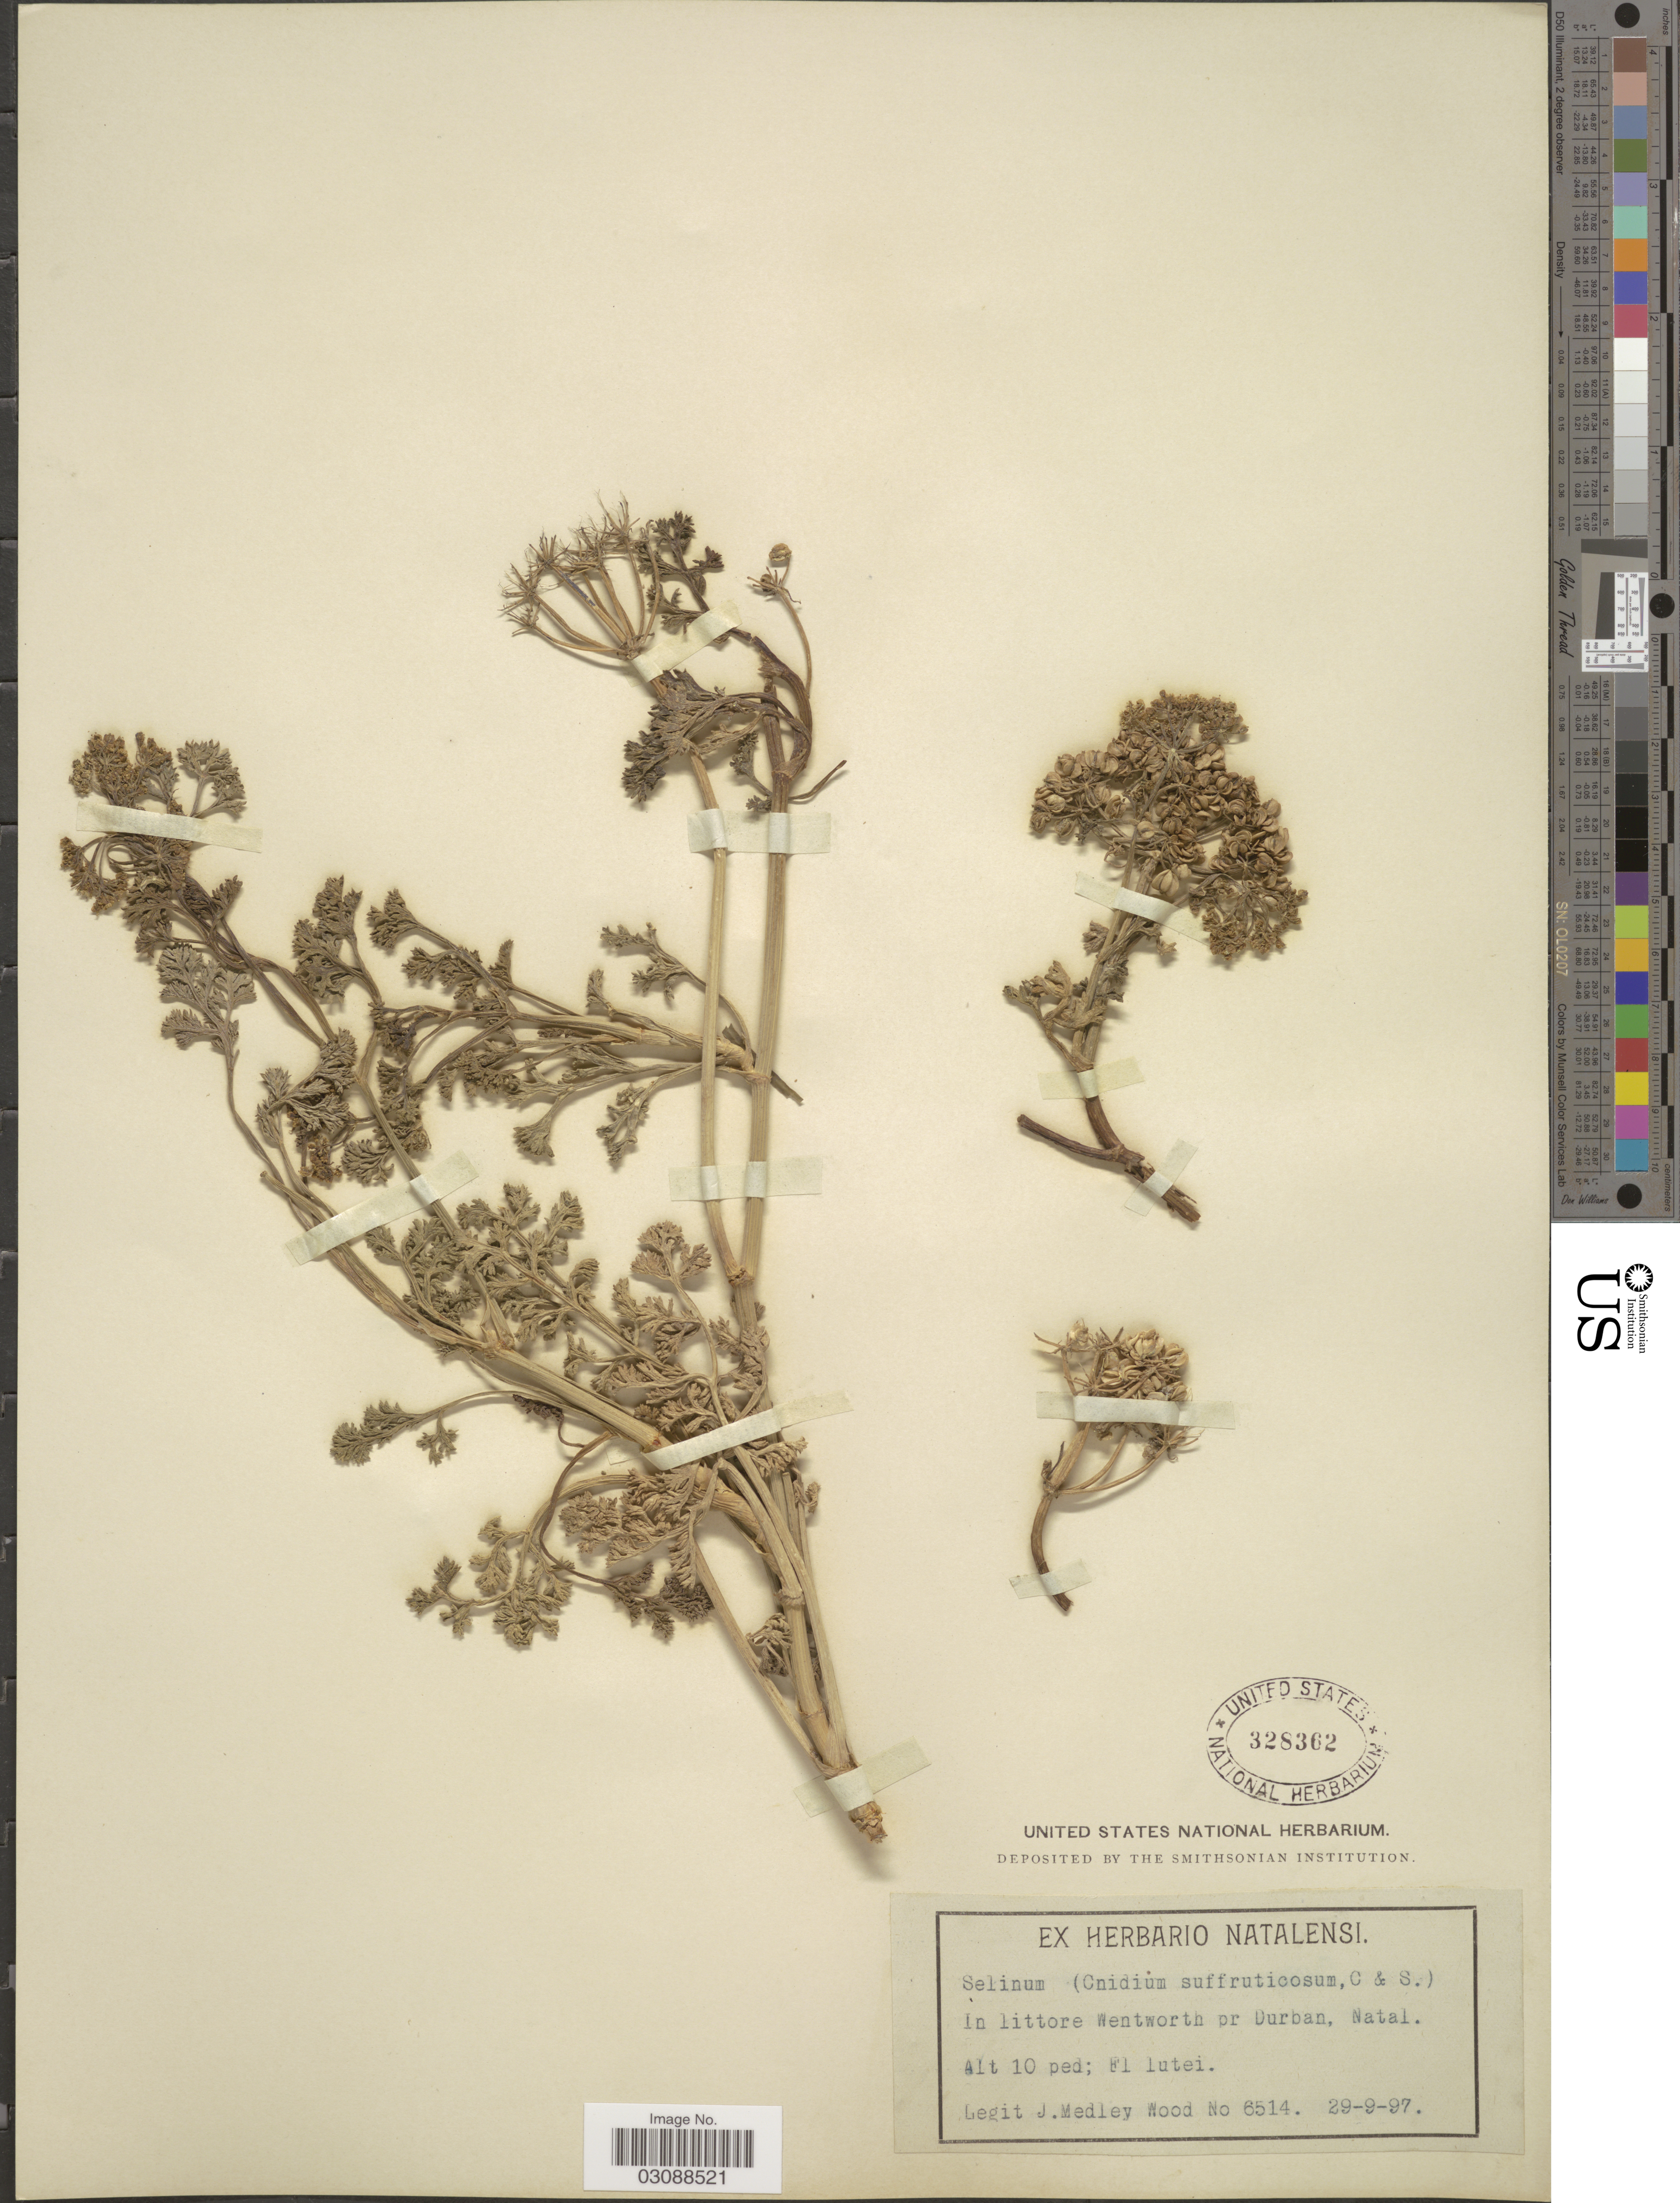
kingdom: Plantae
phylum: Tracheophyta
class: Magnoliopsida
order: Apiales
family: Apiaceae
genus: Cnidium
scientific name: Cnidium suffruticosum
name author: Cham. & Schltdl.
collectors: J. Medley Wood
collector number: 6514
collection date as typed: Transcribed d/m/y: 29/9/97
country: South Africa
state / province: KwaZulu-Natal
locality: In littore Wentworth pr Durban, Natal.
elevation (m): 3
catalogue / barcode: US 328362